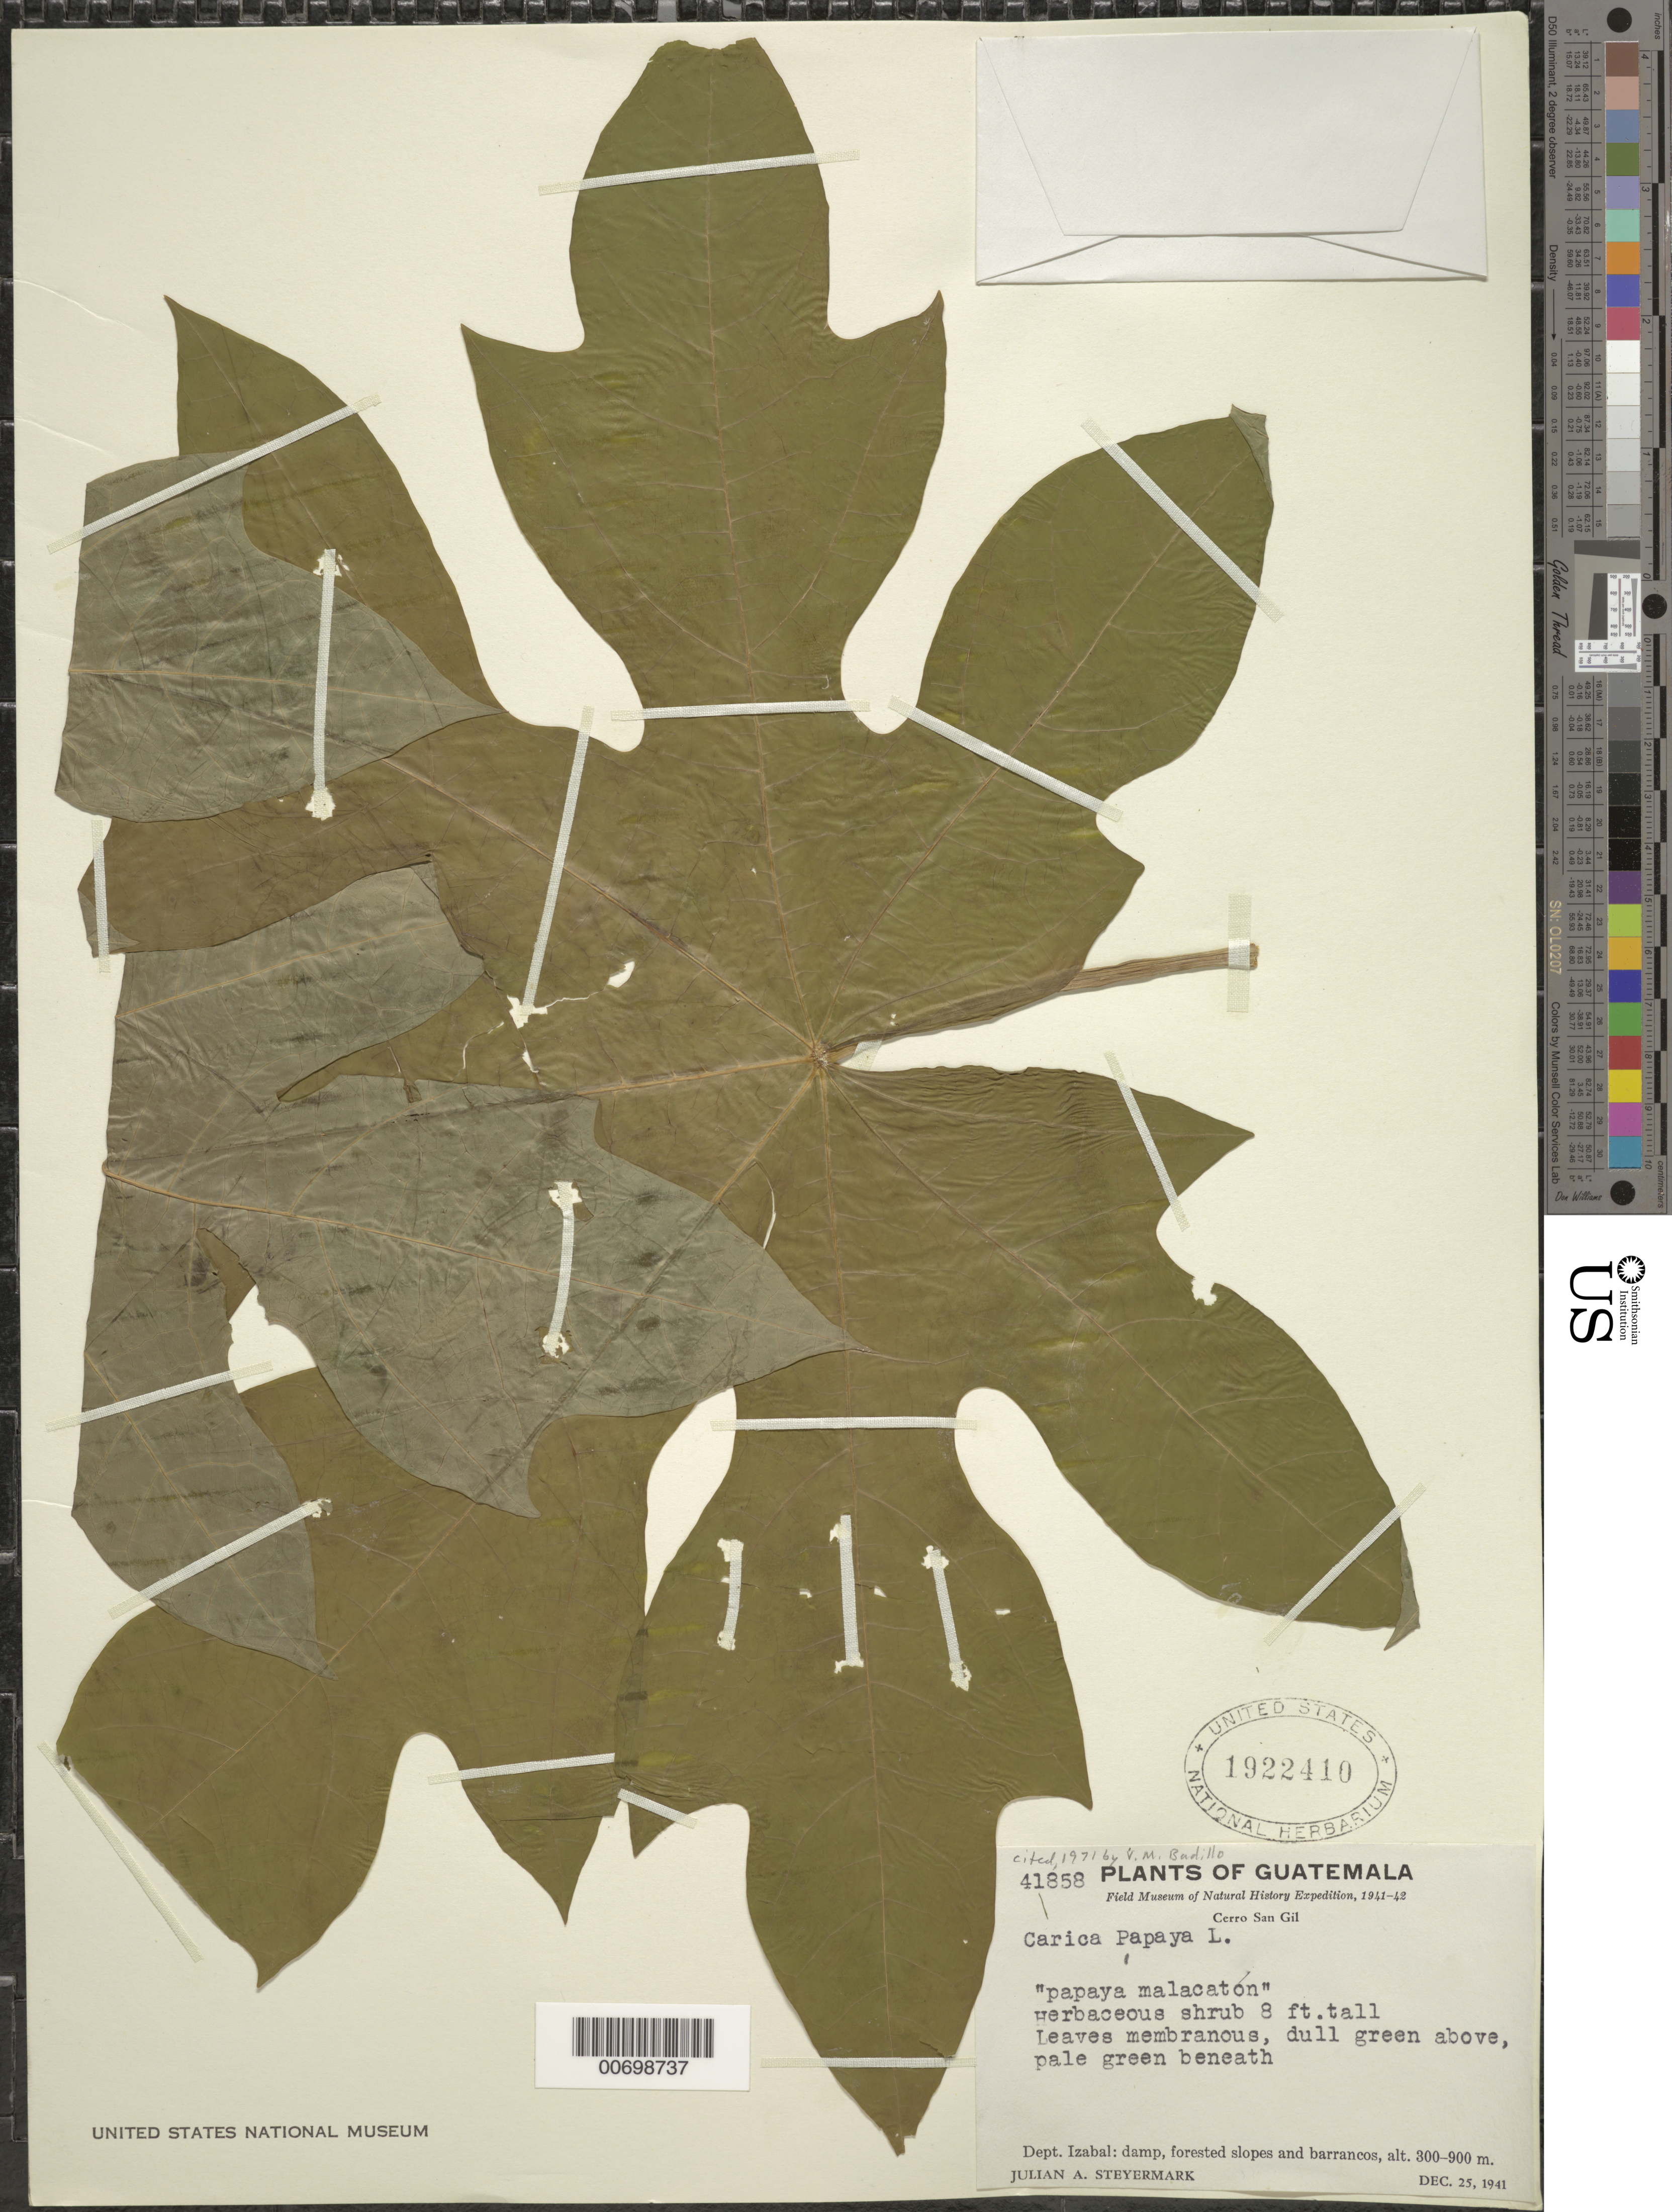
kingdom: Plantae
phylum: Tracheophyta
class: Magnoliopsida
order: Brassicales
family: Caricaceae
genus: Carica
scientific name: Carica papaya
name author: L.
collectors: J. Steyermark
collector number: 41858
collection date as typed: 25 Dec 1941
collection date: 1941-12-25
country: Guatemala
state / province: Izabal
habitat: damp, forested slopes and barrancos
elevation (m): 300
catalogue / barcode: US 1922410